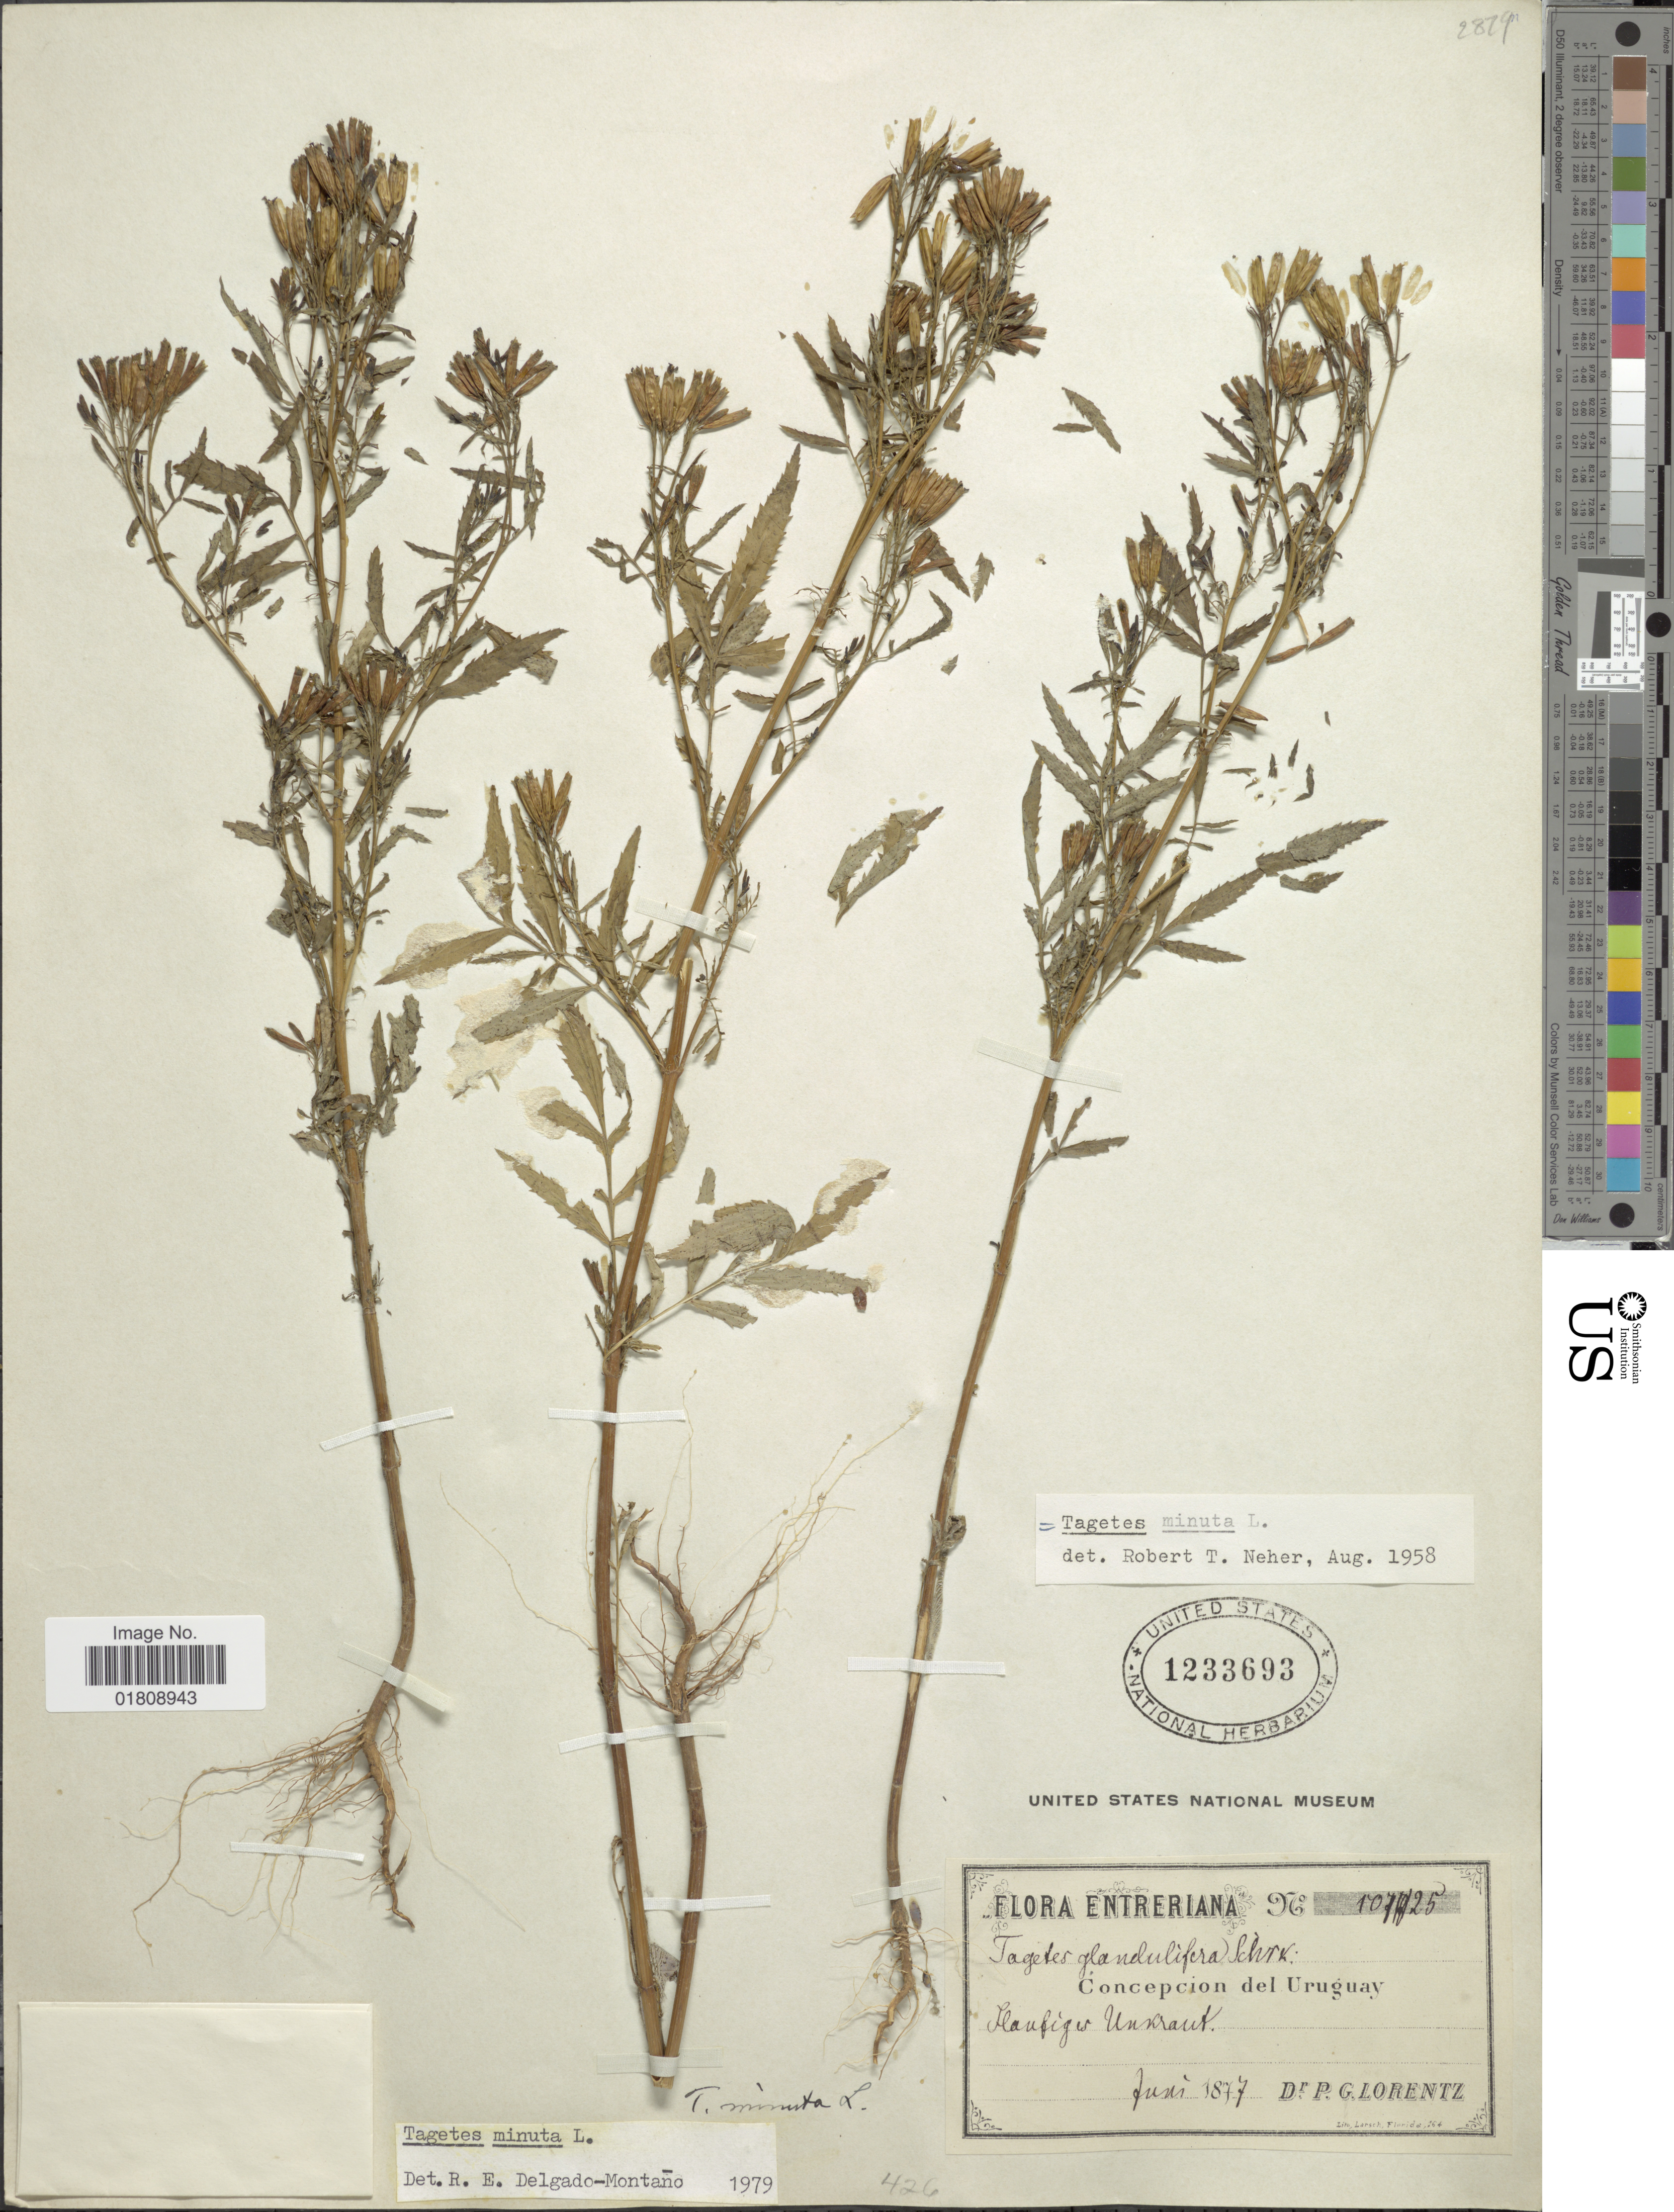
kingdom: Plantae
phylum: Tracheophyta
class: Magnoliopsida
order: Asterales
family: Asteraceae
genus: Tagetes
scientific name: Tagetes minuta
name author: L.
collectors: P. G. Lorentz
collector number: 107425*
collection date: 1877-06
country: Paraguay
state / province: Concepcion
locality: Concepcion del Uruguay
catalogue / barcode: US 1233693